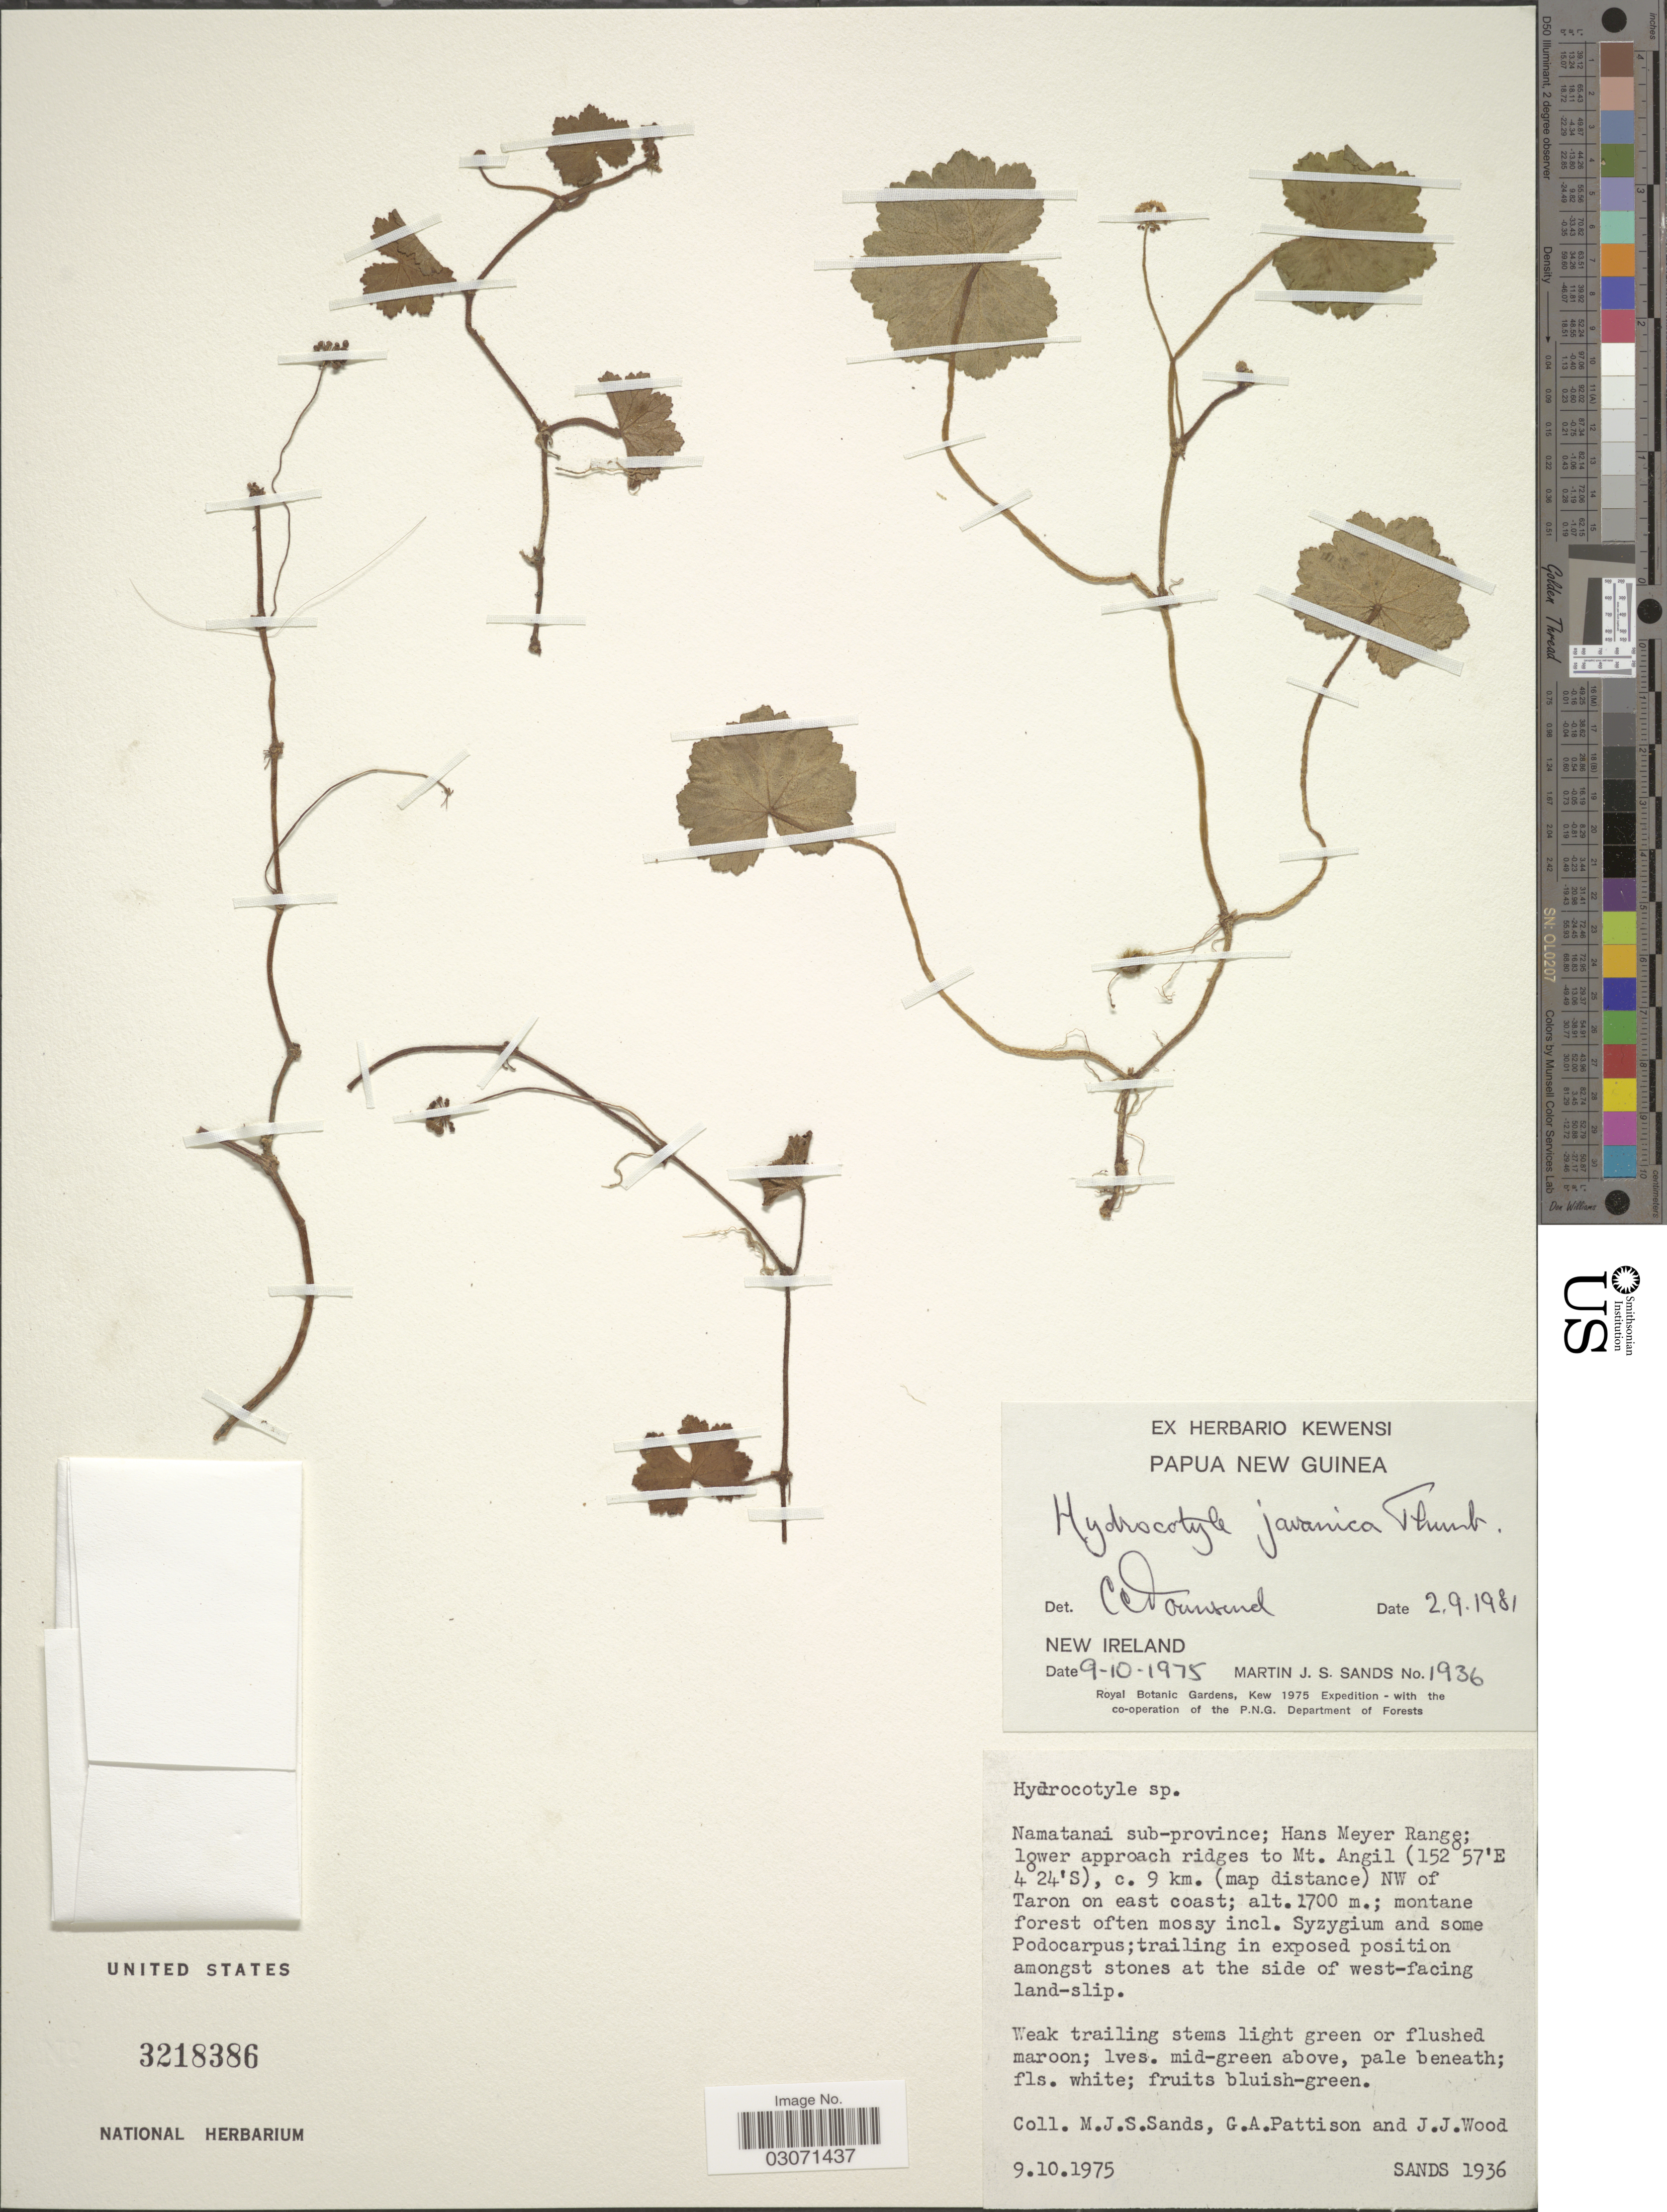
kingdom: Plantae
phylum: Tracheophyta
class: Magnoliopsida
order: Apiales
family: Araliaceae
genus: Hydrocotyle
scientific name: Hydrocotyle javanica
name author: Thunb.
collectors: M. Sands, G. Pattison & J. Wood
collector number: SANDS 1936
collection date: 1975-10-09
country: Papua New Guinea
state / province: New Ireland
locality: Namatanai sub-province; Hans Meyer Range; lower approach ridges to Mt. Angil, c. 9 km. (map distance) NW of Taron on east coast.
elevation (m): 1700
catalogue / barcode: US 3218386